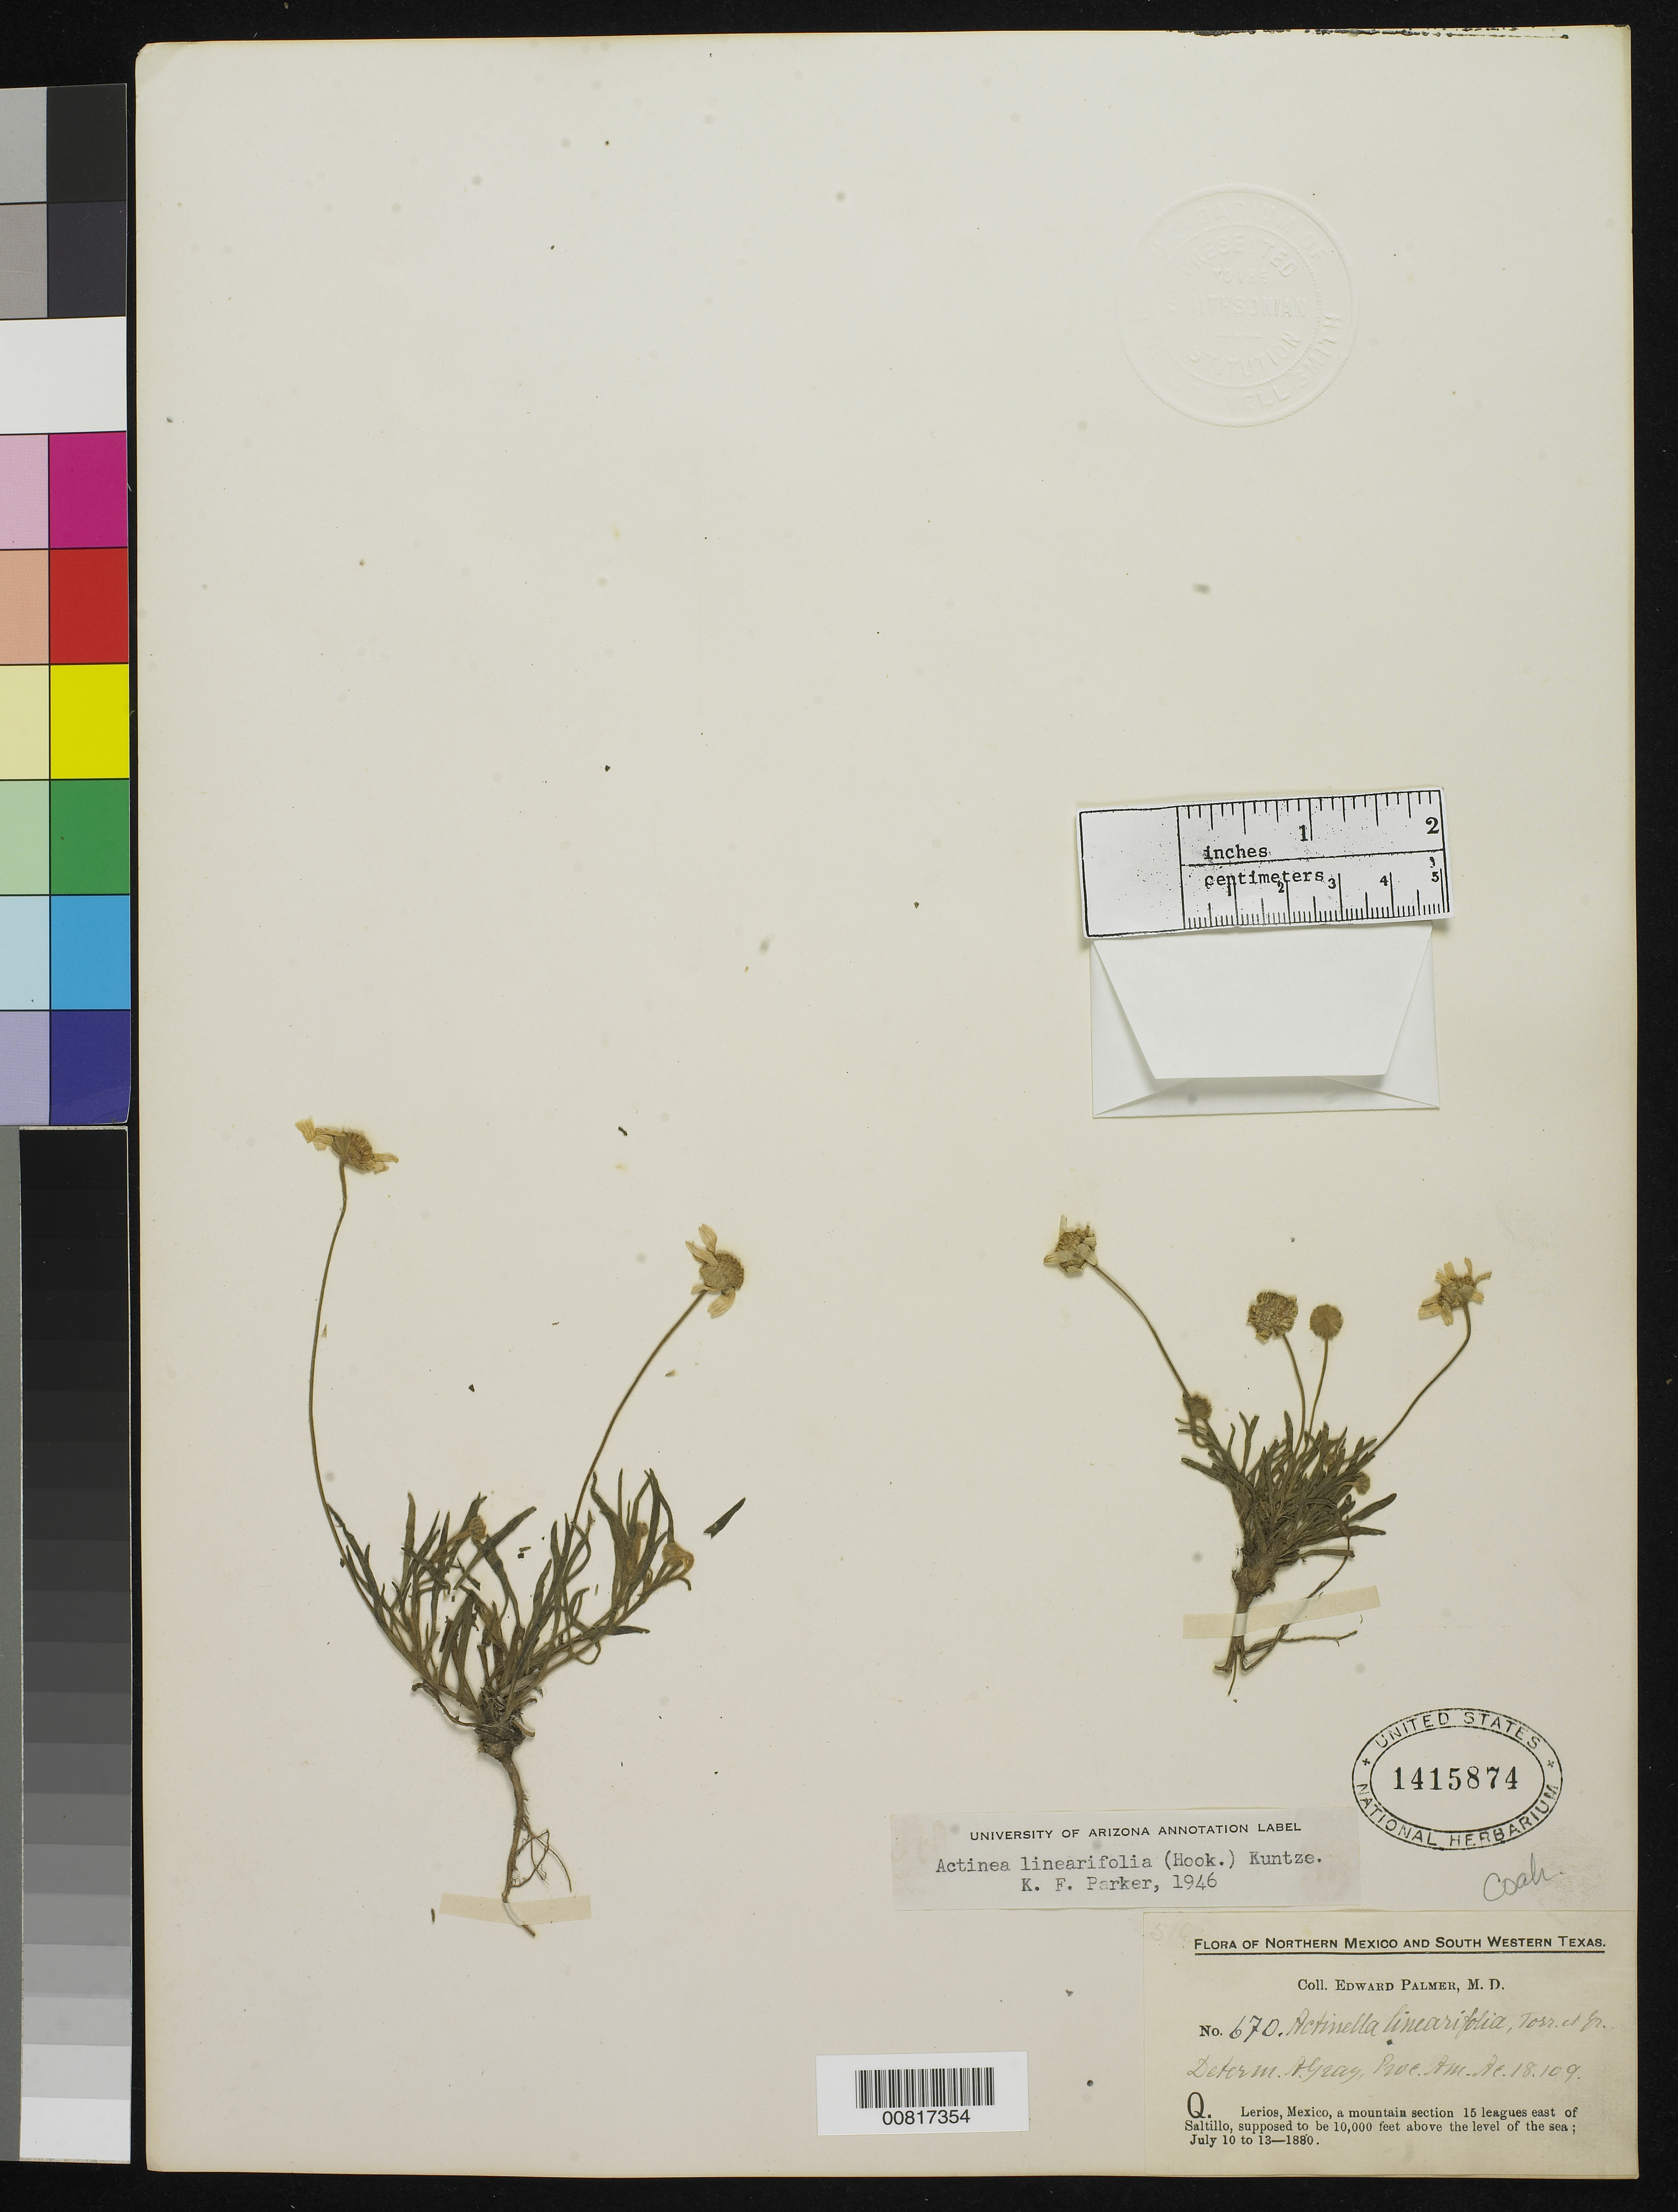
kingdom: Plantae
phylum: Tracheophyta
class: Magnoliopsida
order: Asterales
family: Asteraceae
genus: Actinea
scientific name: Actinea linearifolia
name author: (Hook.) Kuntze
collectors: E. Palmer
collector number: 670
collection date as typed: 10 Jul 1880 to 13 Jul 1880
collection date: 1880-07-10/1880-07-13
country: Mexico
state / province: Coahuila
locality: Q. Lerios, a mountain section 15 leagues east of Saltillo, Coahuila.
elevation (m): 3048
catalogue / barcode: US 1415874